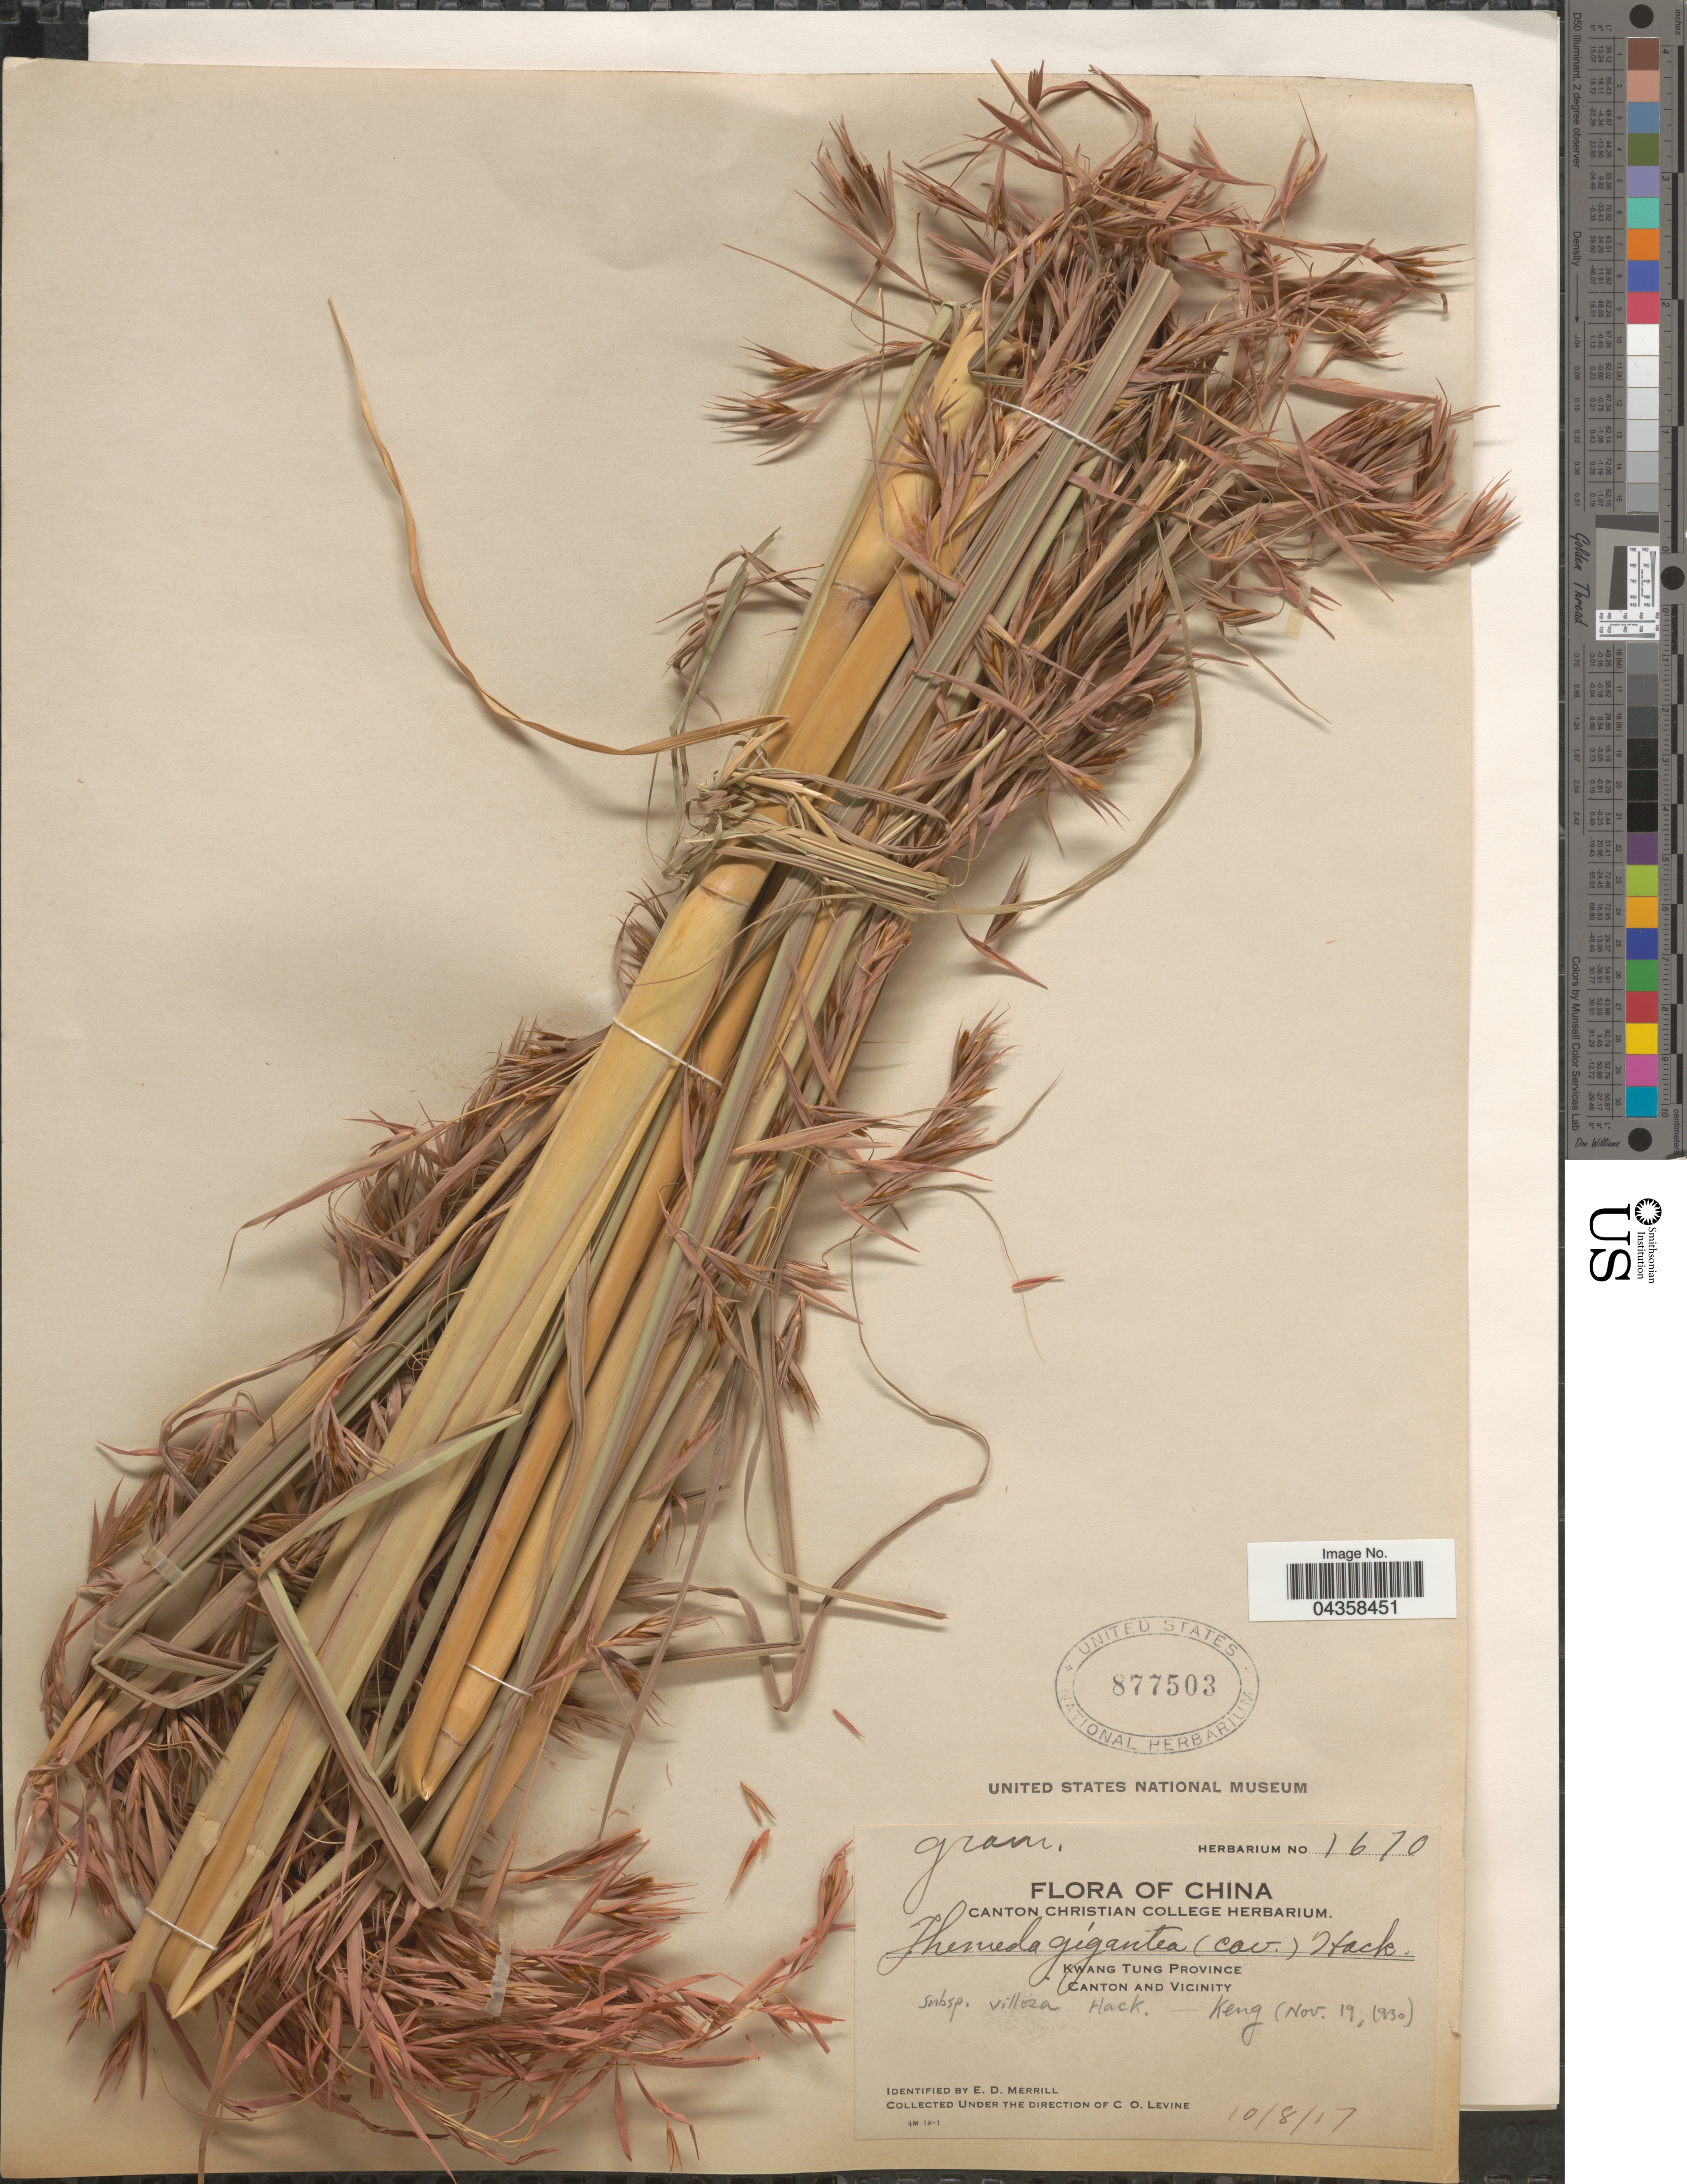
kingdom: Plantae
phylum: Tracheophyta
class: Liliopsida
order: Poales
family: Poaceae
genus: Themeda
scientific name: Themeda villosa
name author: (Lam.) A. Camus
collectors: C. O. Levine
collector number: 1670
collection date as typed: Transcribed d/m/y: 10/8/17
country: China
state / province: Guangdong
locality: Kwang Tung Province. Canton and Vicinity.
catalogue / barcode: US 877503